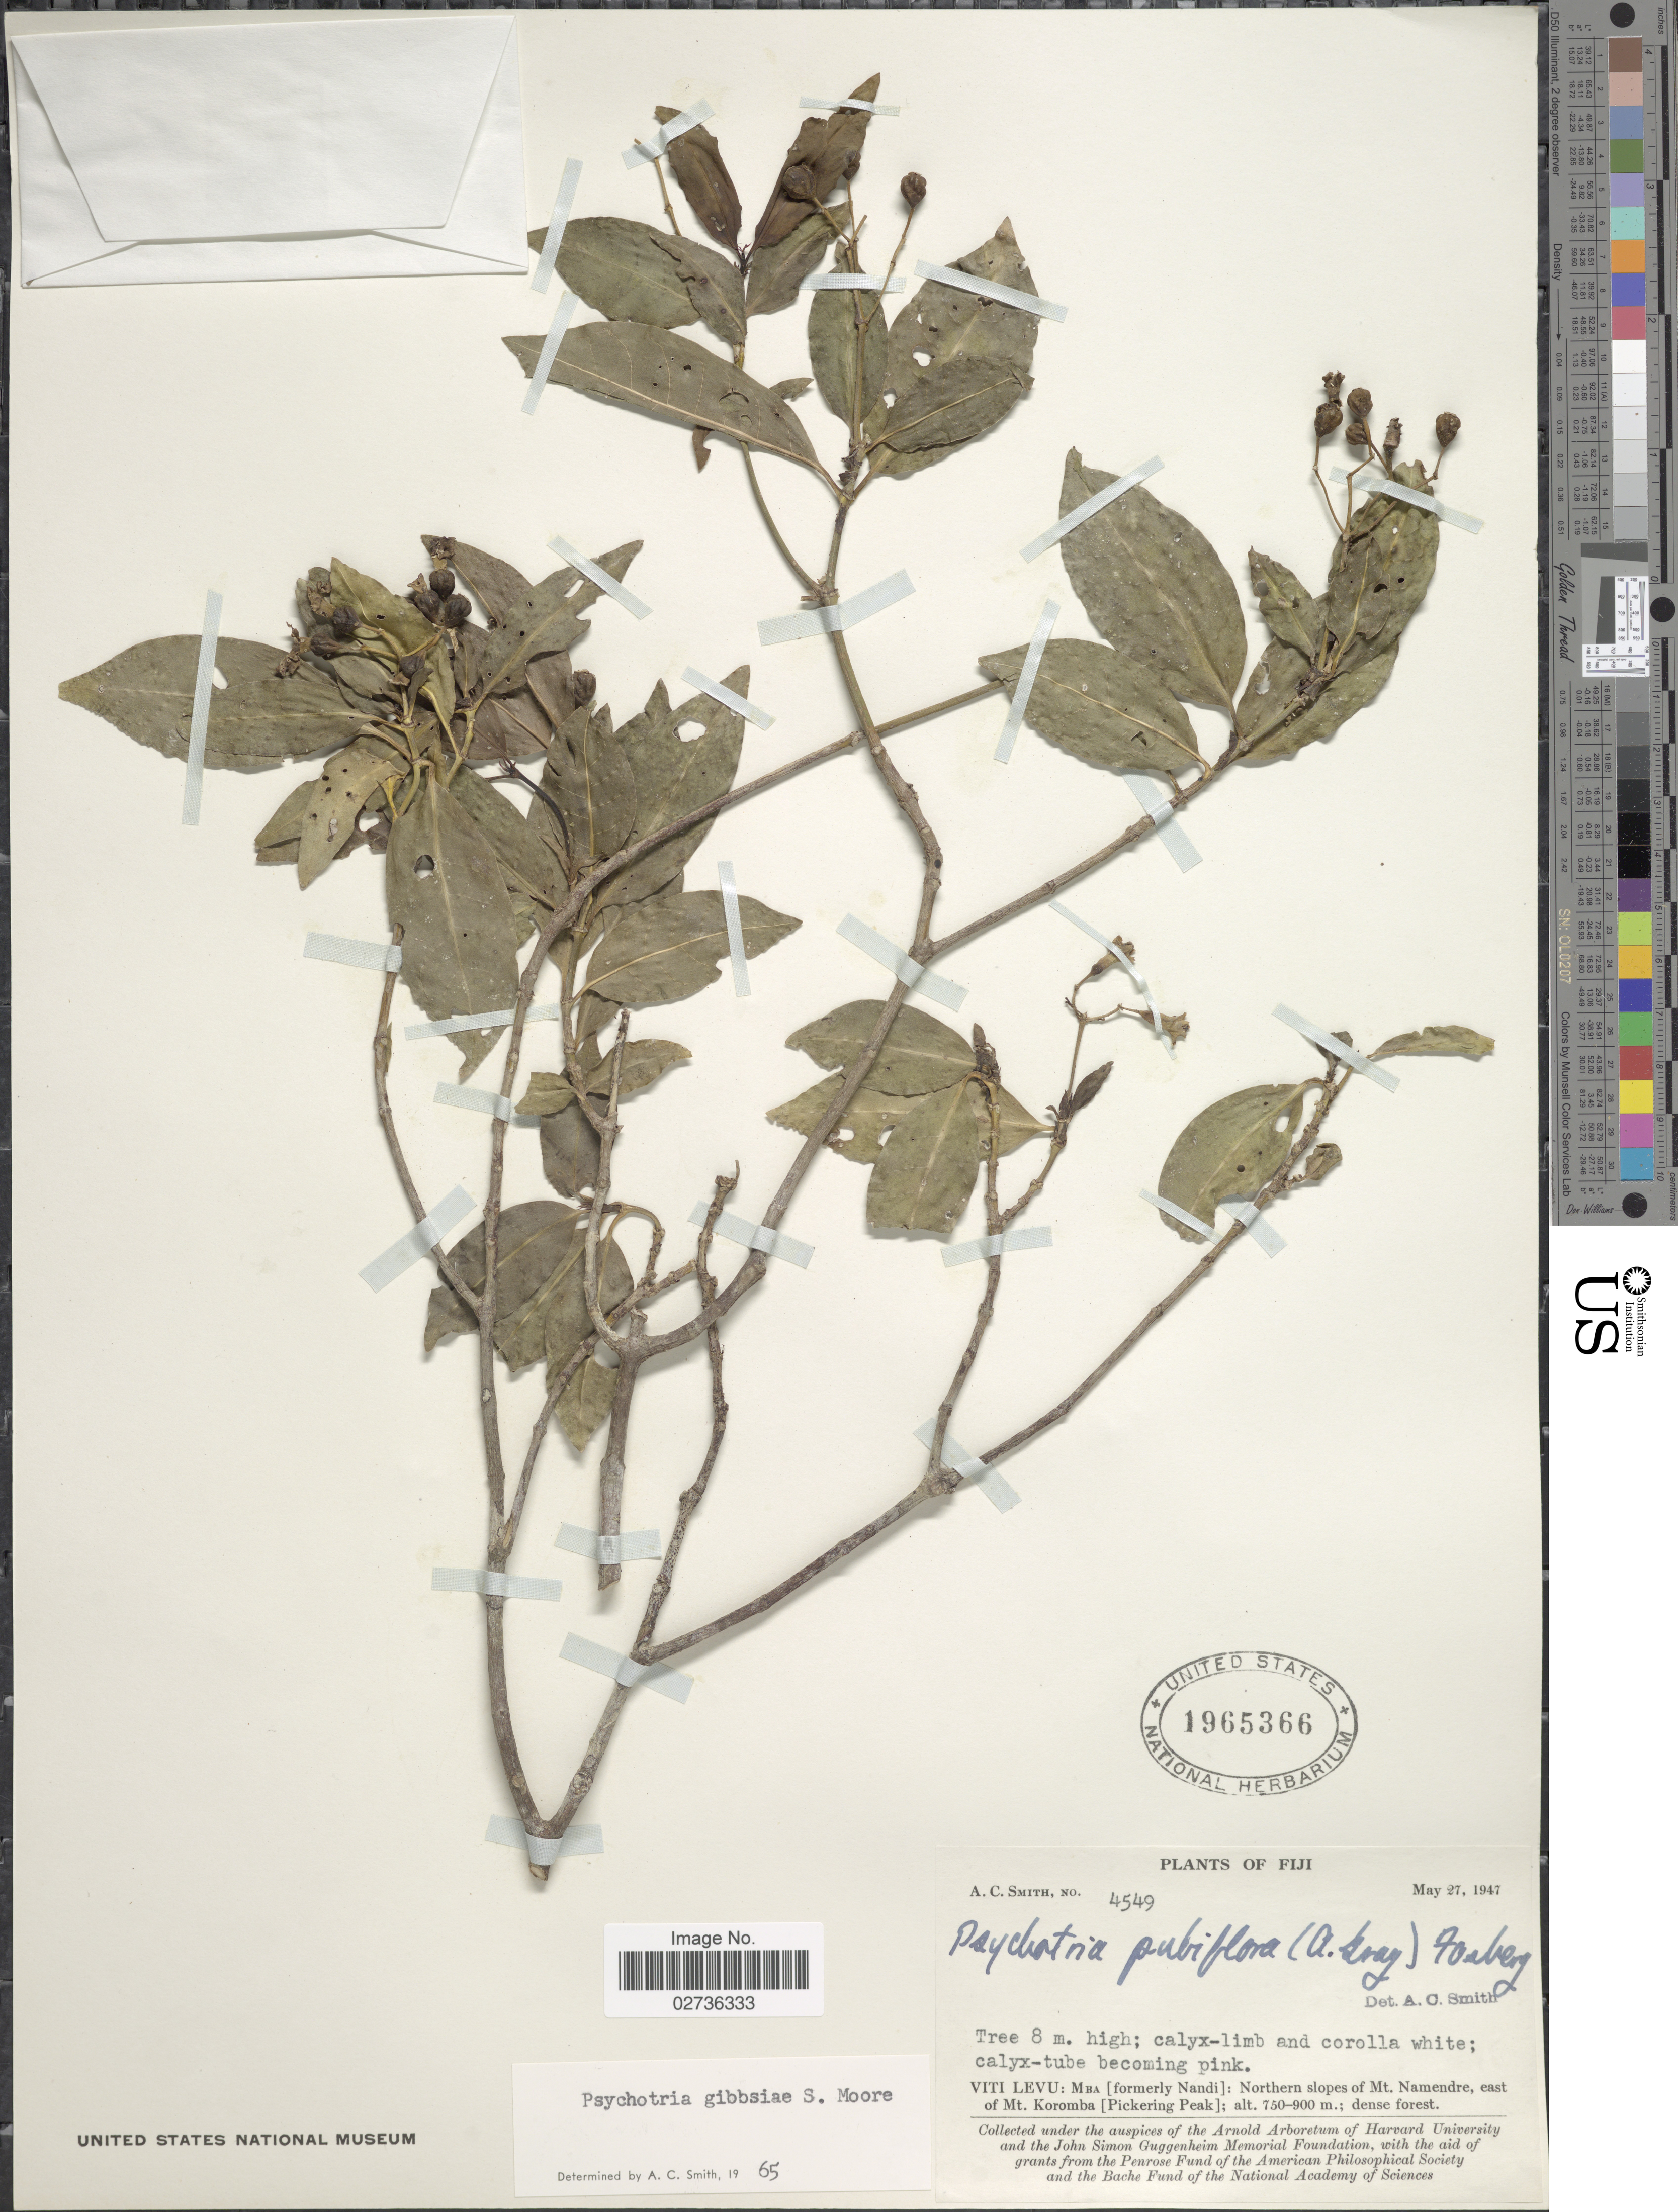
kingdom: Plantae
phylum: Tracheophyta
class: Magnoliopsida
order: Gentianales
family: Rubiaceae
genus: Psychotria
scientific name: Psychotria gibbsiae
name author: S. Moore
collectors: A. C. Smith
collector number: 4549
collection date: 1947-05-27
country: Fiji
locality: Viti Levu: MBA [formerly Nandi]: Northern slopes of Mt. Namendre, east of Mt. Koromba [Pickering Peak].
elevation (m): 750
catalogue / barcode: US 1965366